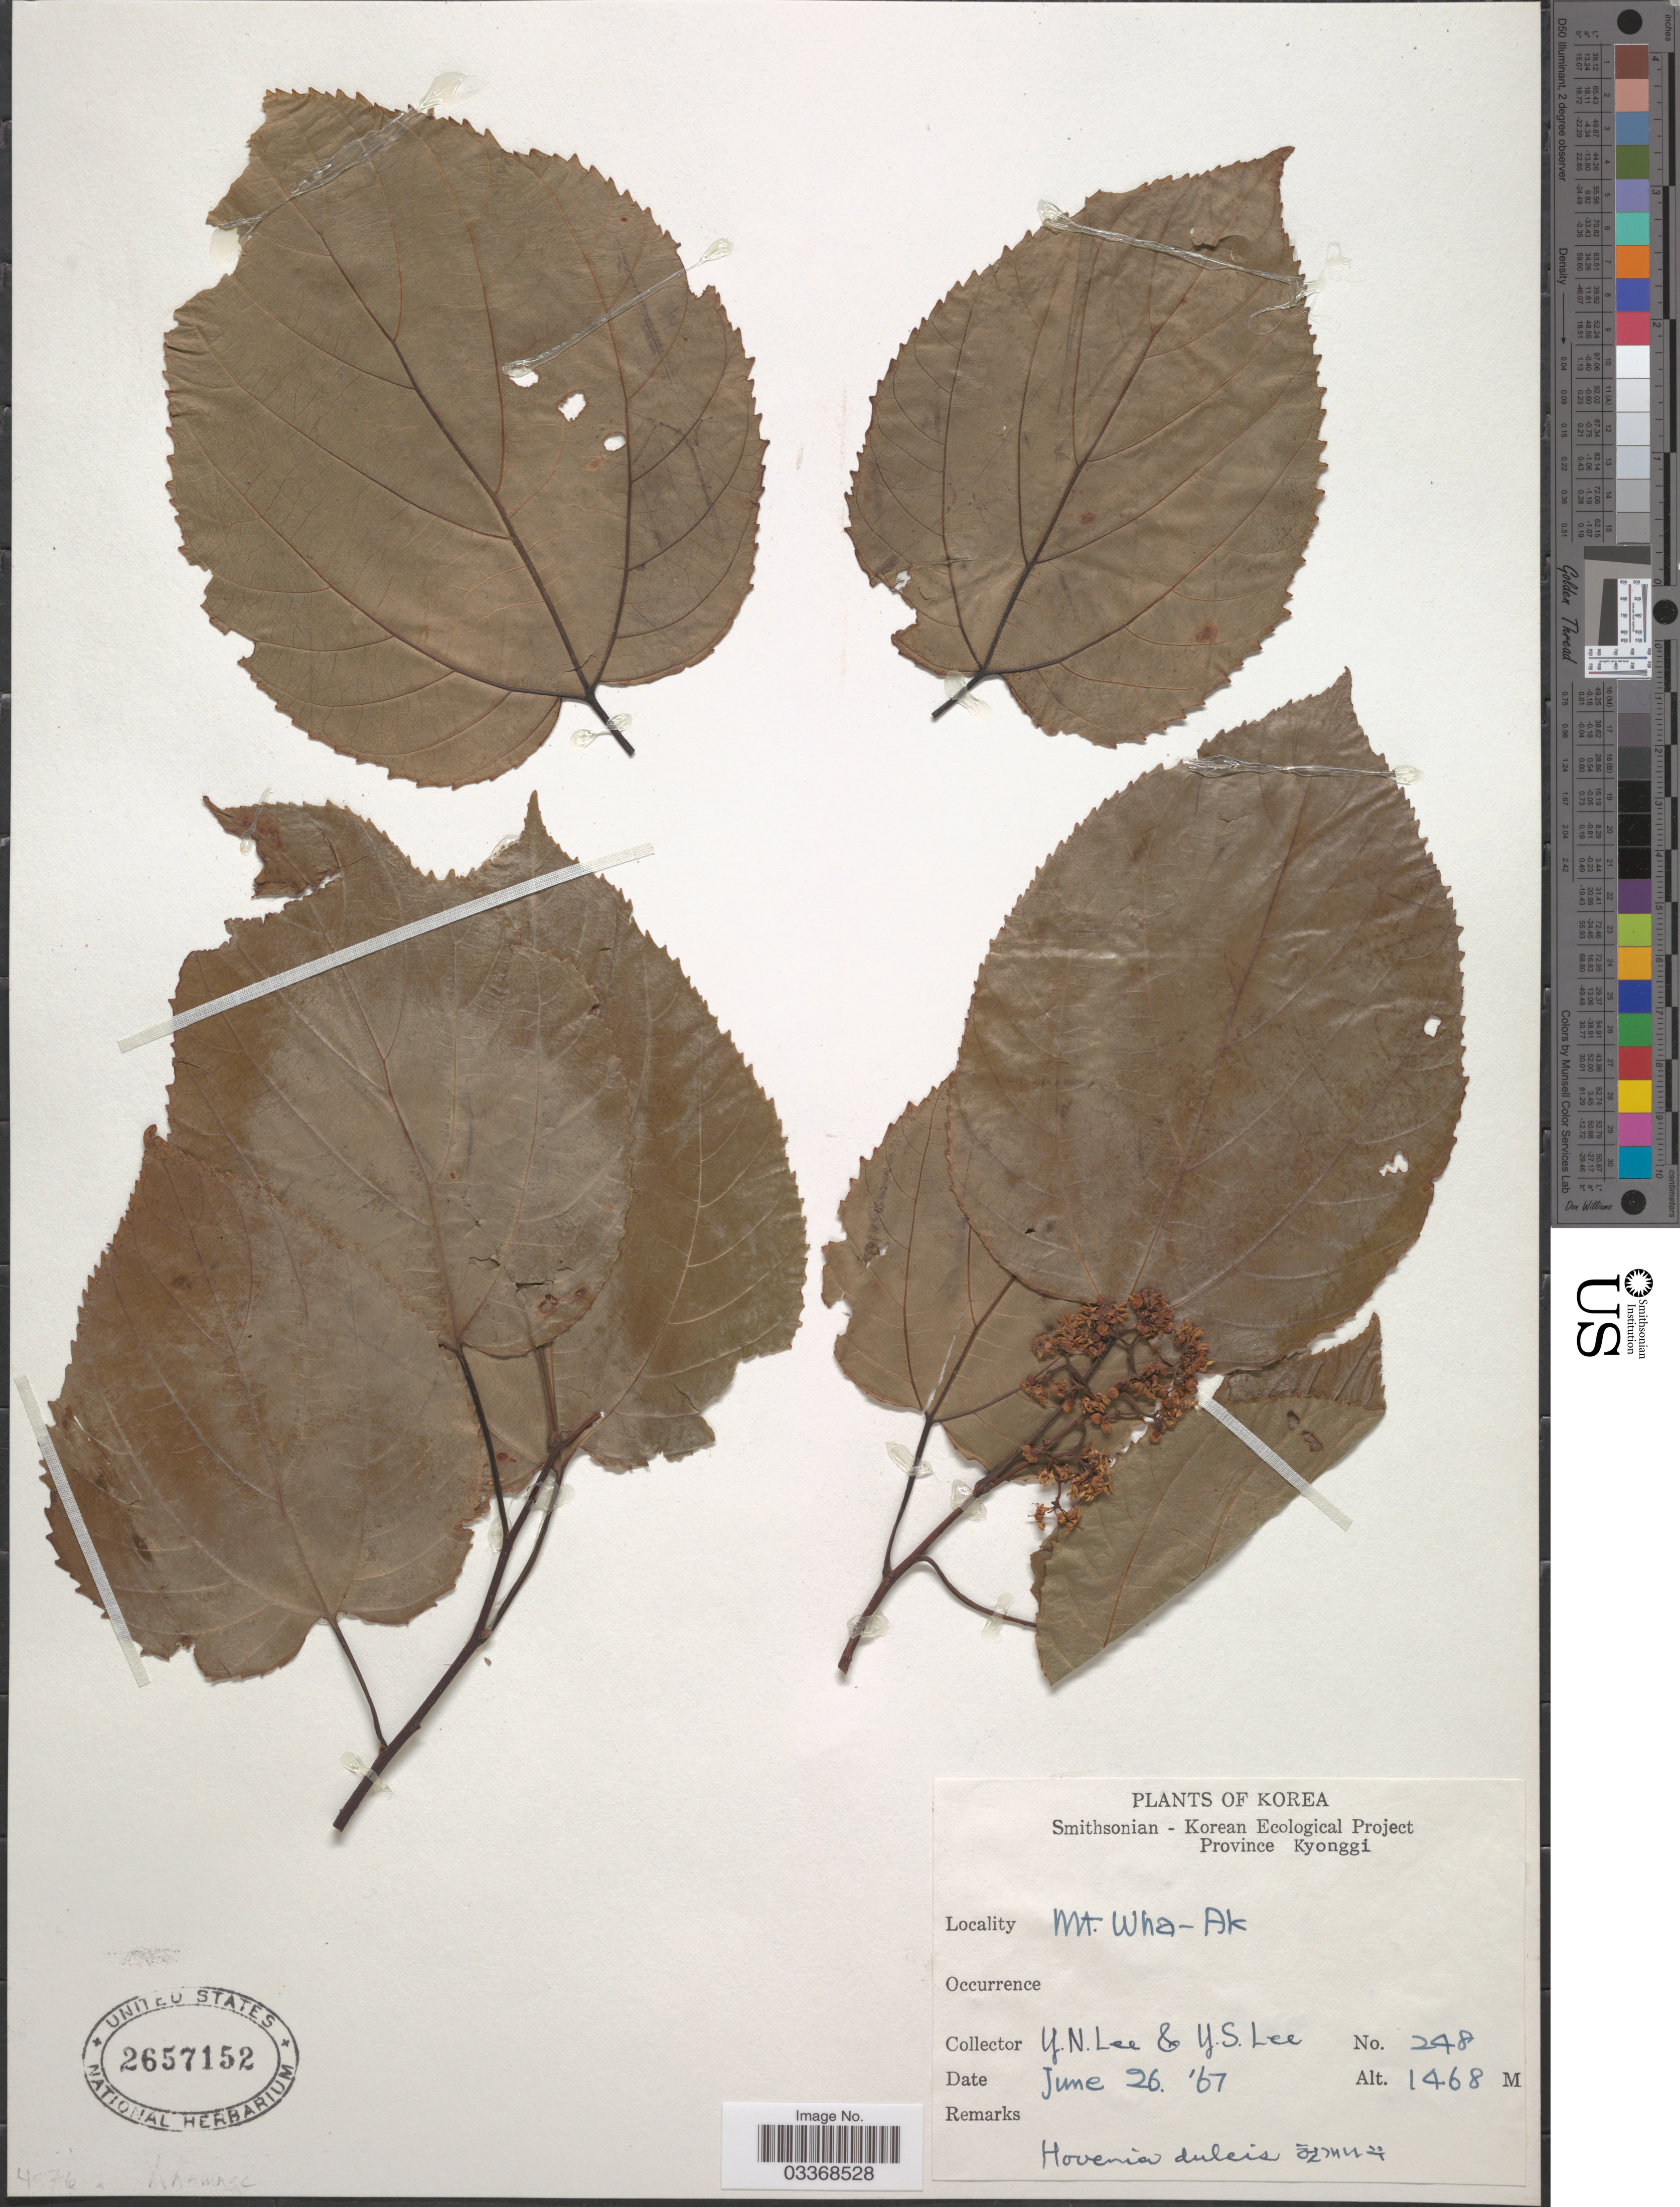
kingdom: Plantae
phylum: Tracheophyta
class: Magnoliopsida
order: Rosales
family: Rhamnaceae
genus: Hovenia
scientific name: Hovenia dulcis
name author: Thunb.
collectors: Y. N. Lee & Y. S. Lee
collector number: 248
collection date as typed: Transcribed d/m/y: 26/6/67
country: South Korea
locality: Province Kyonggi. Mt. Wha-Ak.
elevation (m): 1468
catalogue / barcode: US 2657152